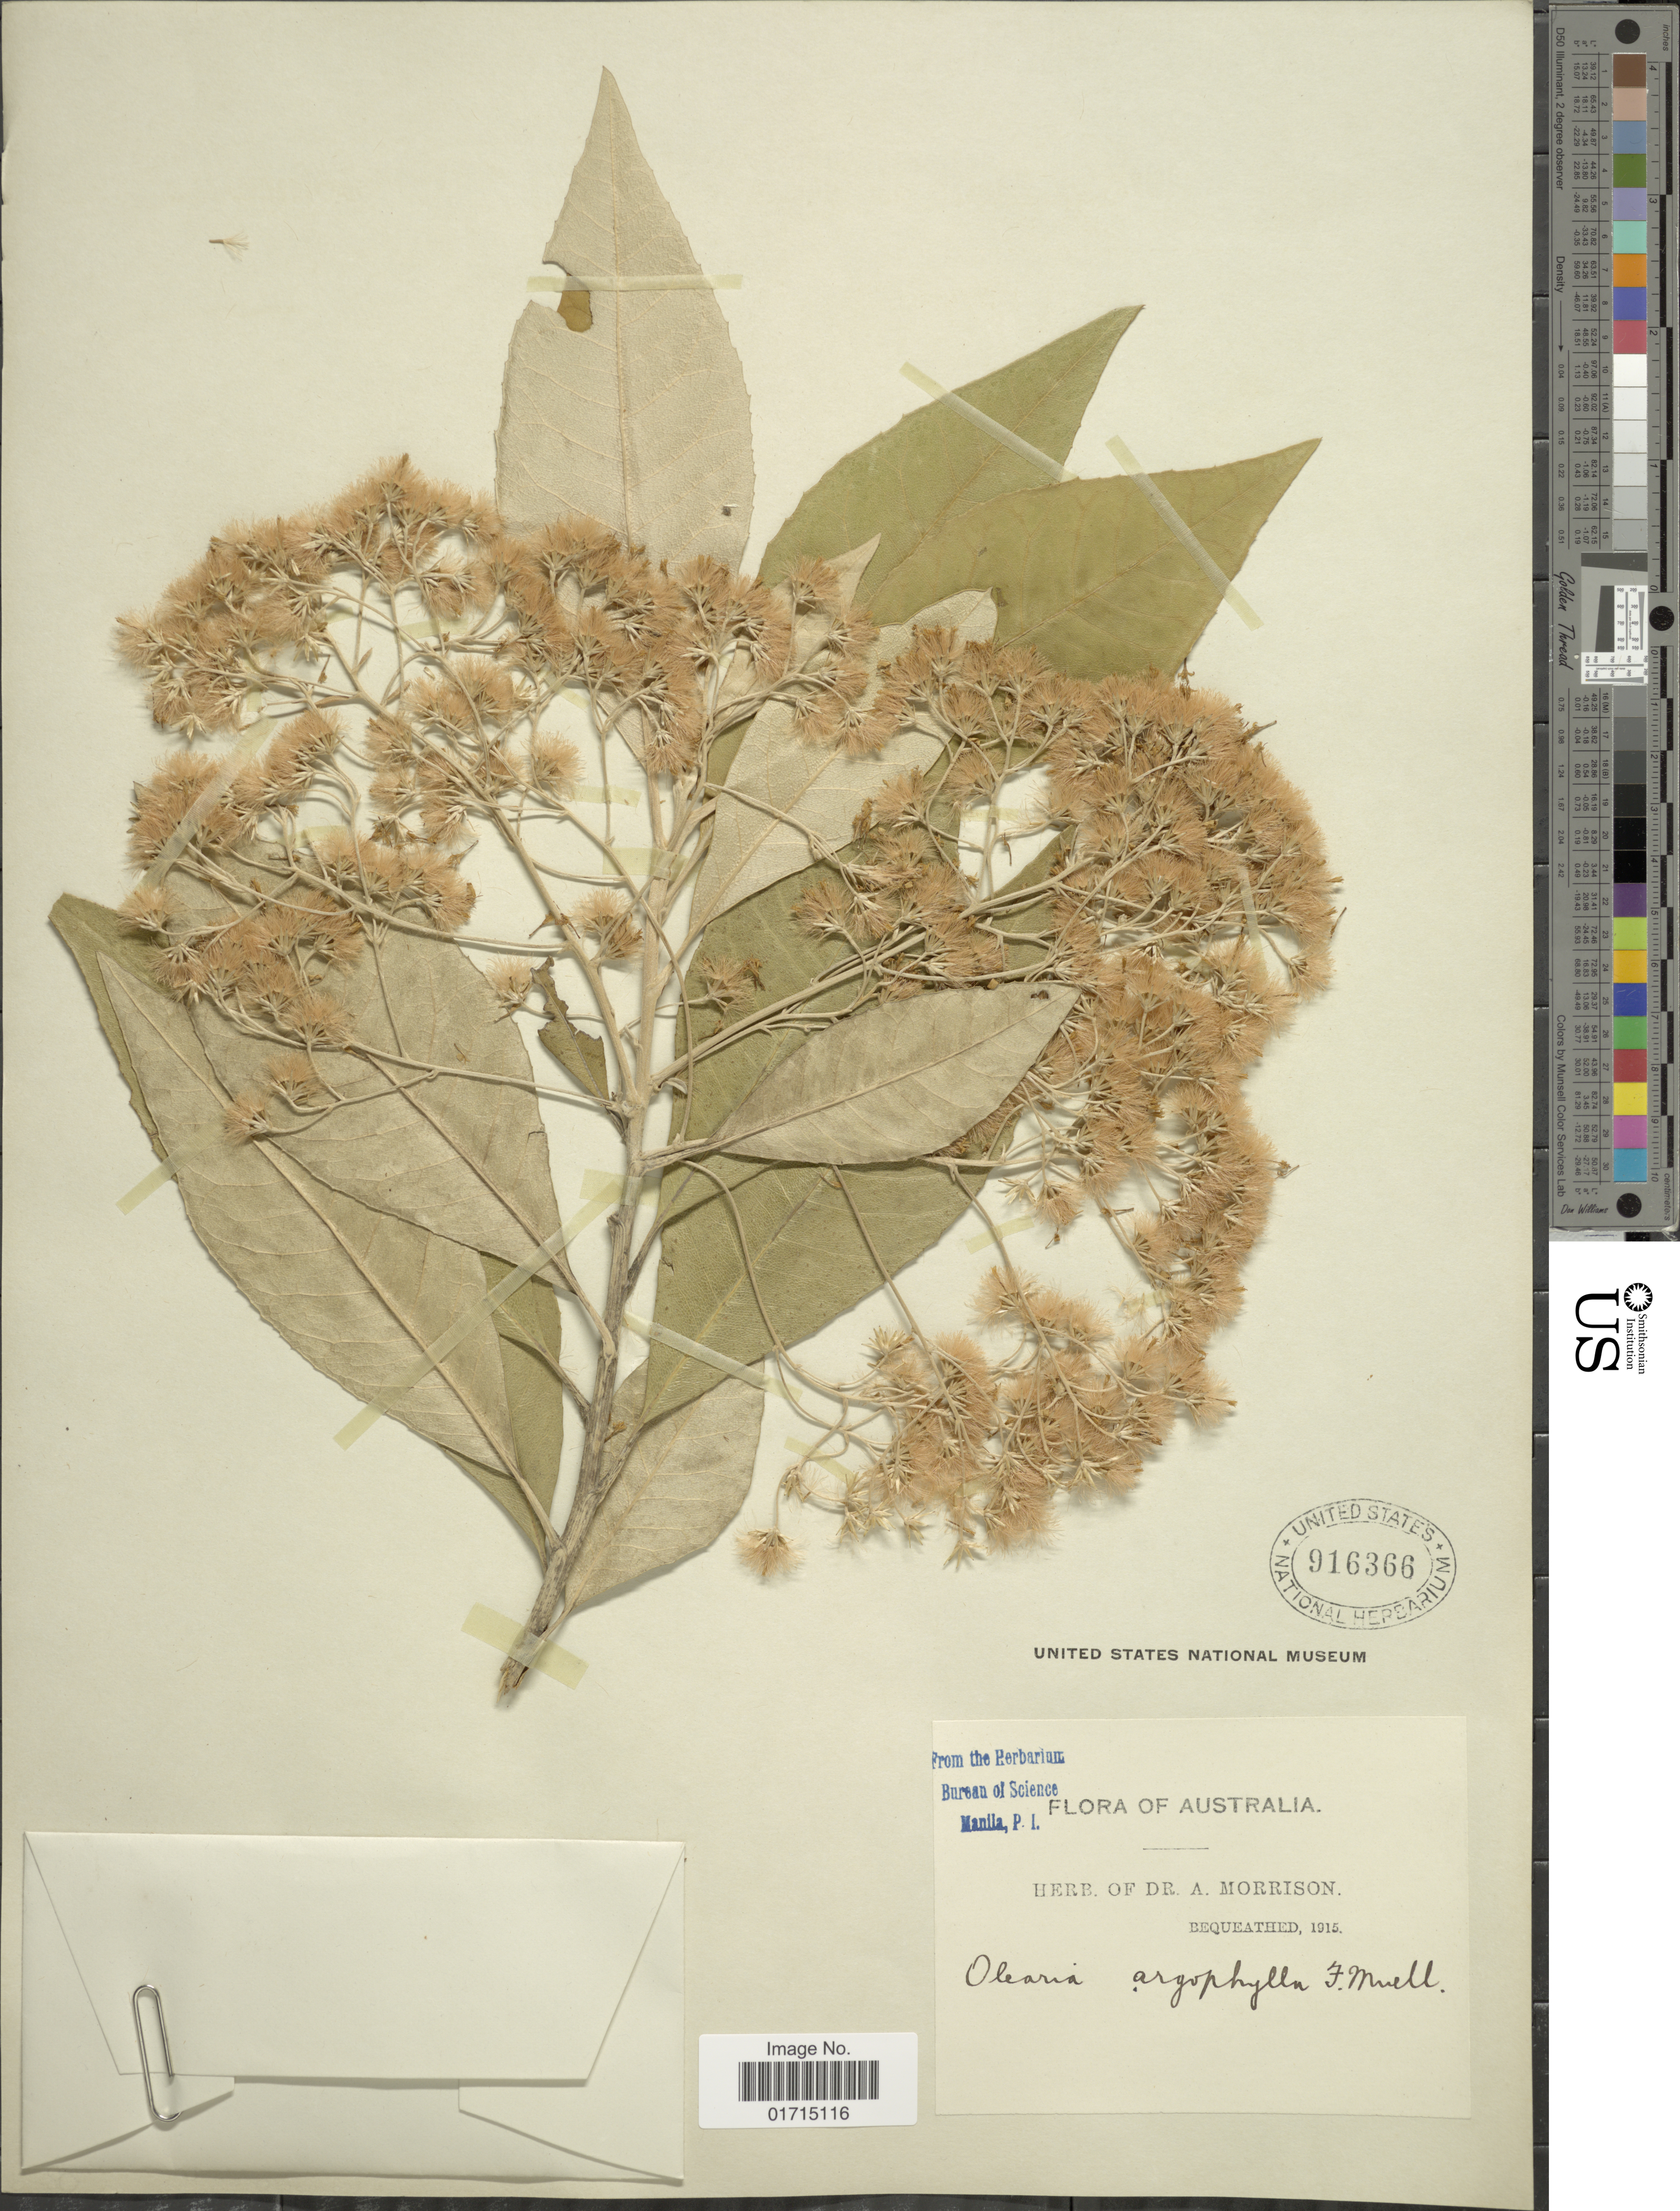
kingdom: Plantae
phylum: Tracheophyta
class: Magnoliopsida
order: Asterales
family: Asteraceae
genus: Olearia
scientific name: Olearia argophylla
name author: (Labill.) F. Muell. ex Benth.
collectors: ex herb. Dr. A. Morrison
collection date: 1915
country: Australia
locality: Australia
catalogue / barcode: US 916366